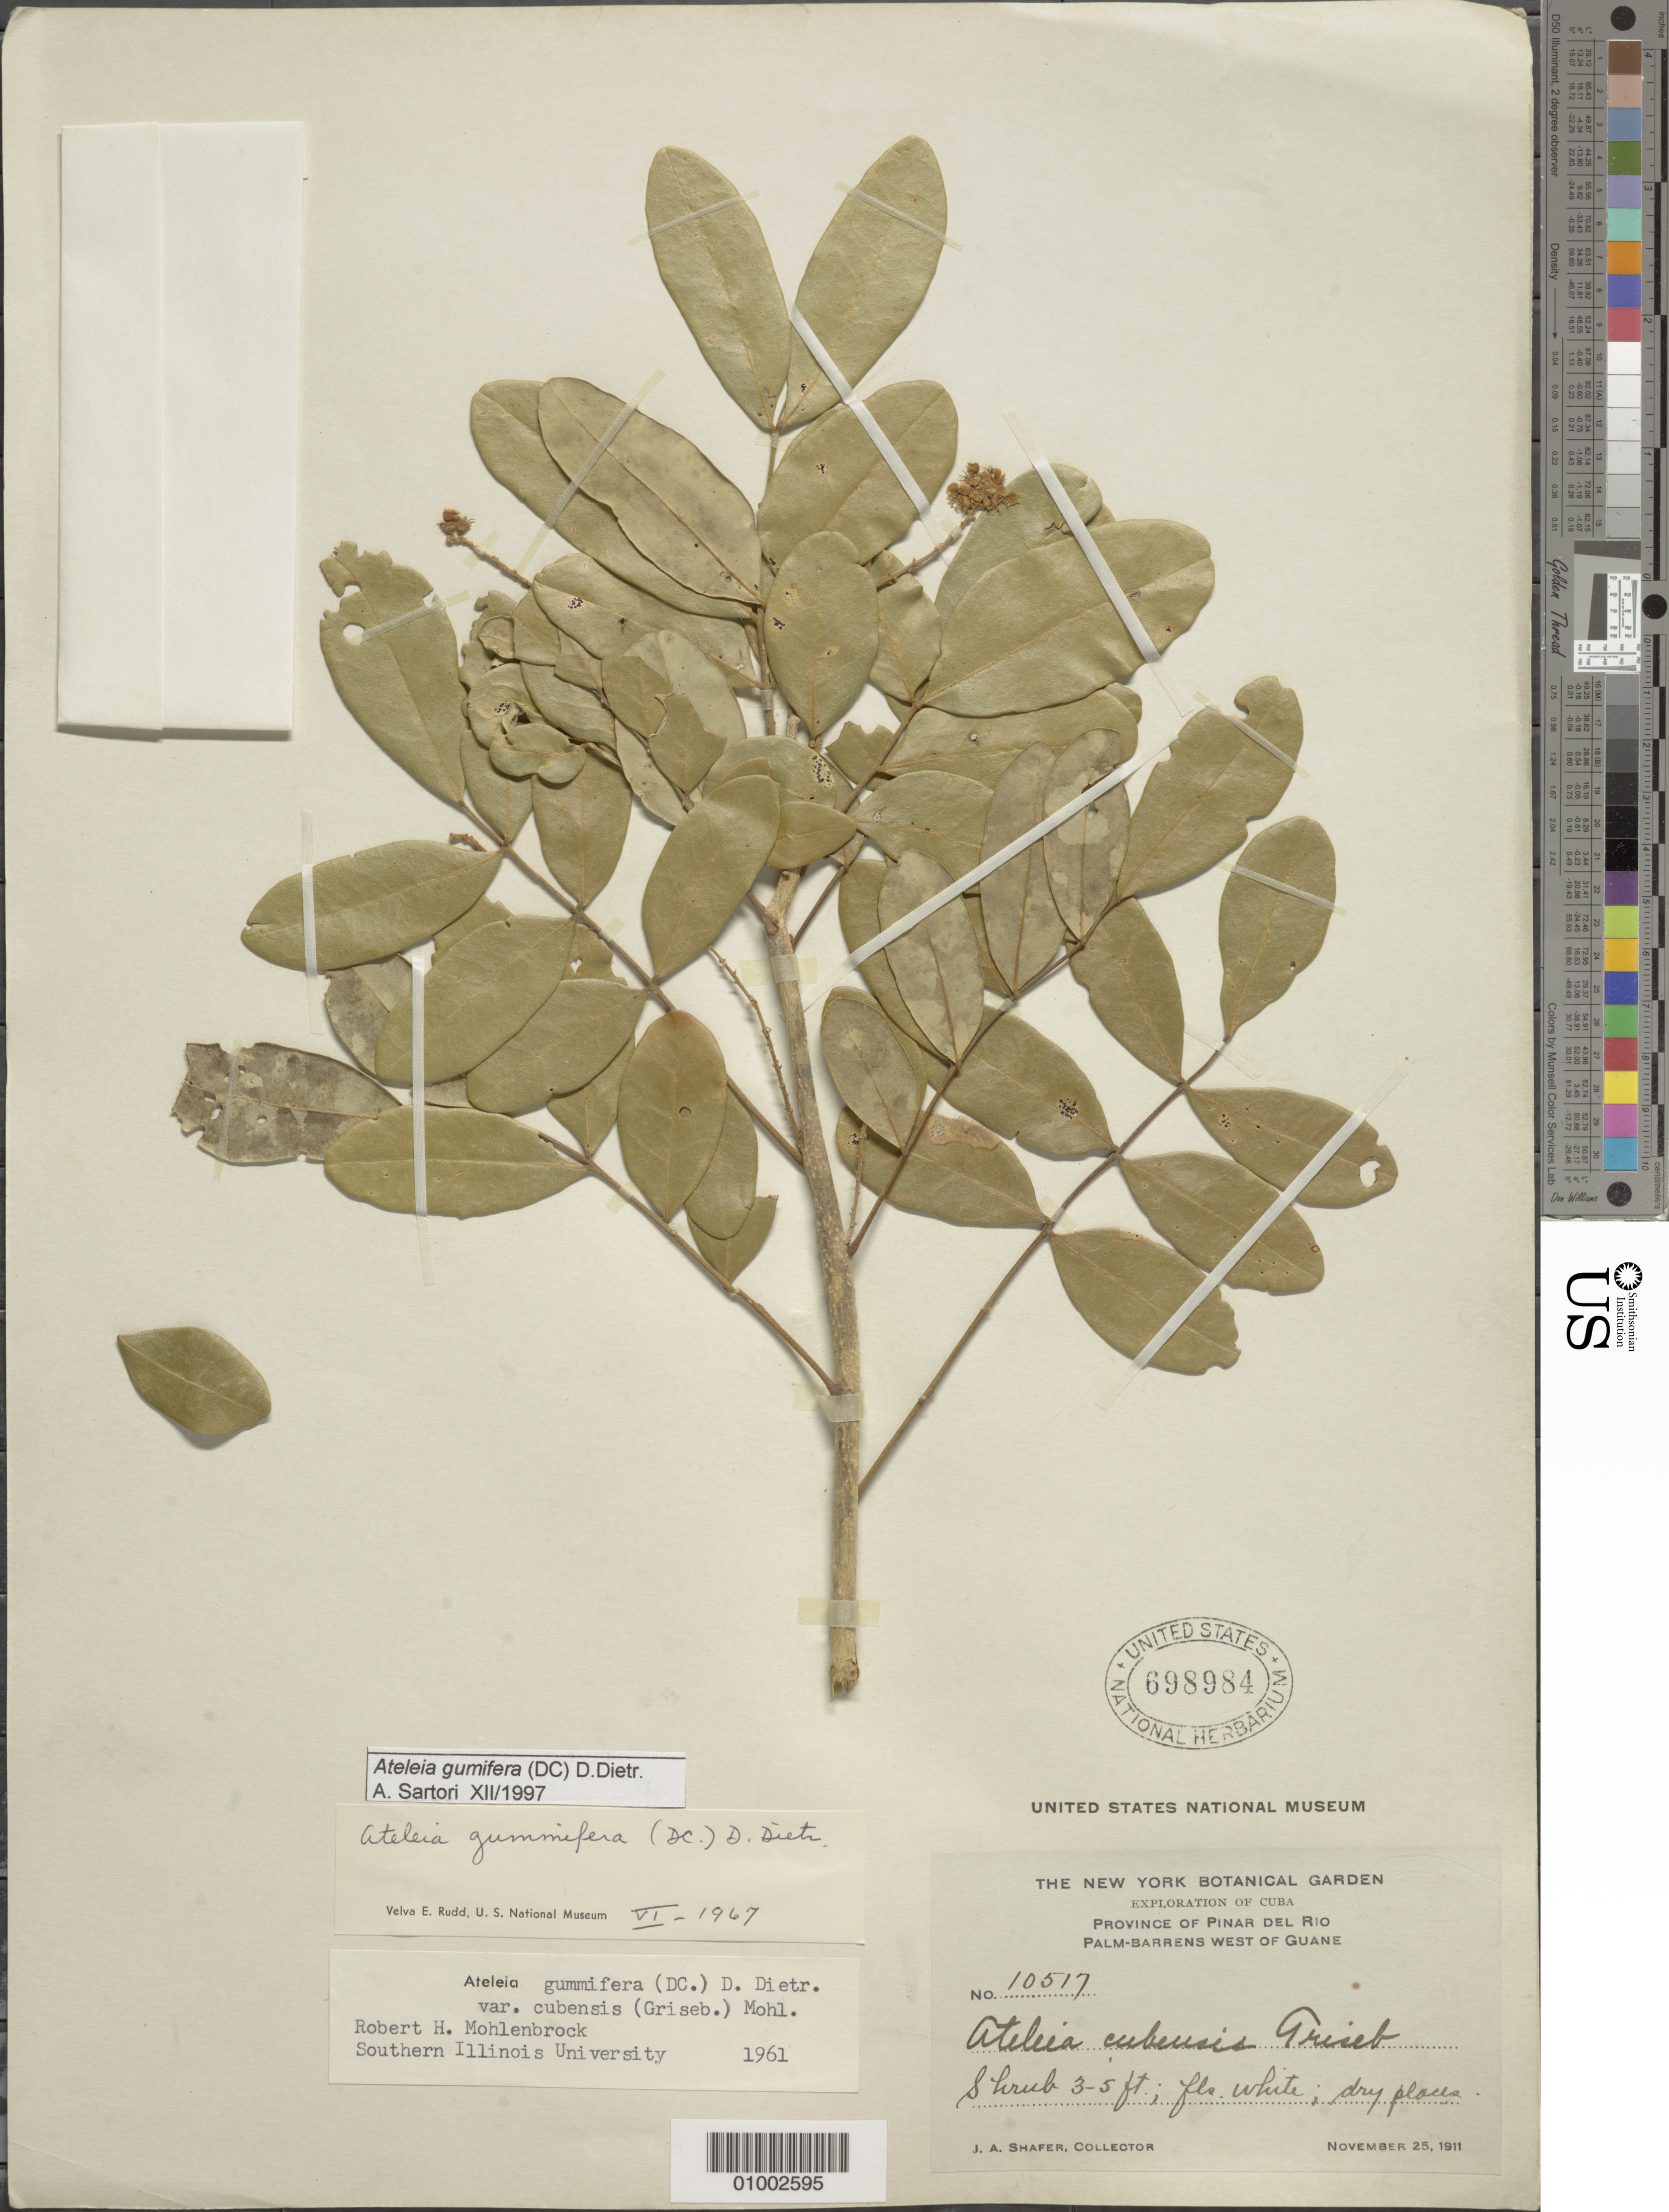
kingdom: Plantae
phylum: Tracheophyta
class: Magnoliopsida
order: Fabales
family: Fabaceae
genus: Ateleia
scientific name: Ateleia gummifera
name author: (Bertero ex DC.) D. Dietr.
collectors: J. A. Shafer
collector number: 10517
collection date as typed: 25 Nov 1911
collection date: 1911-11-25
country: Cuba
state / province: Pinar del Rio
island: Cuba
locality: Palm-Barrens W of Guane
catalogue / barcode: US 698984